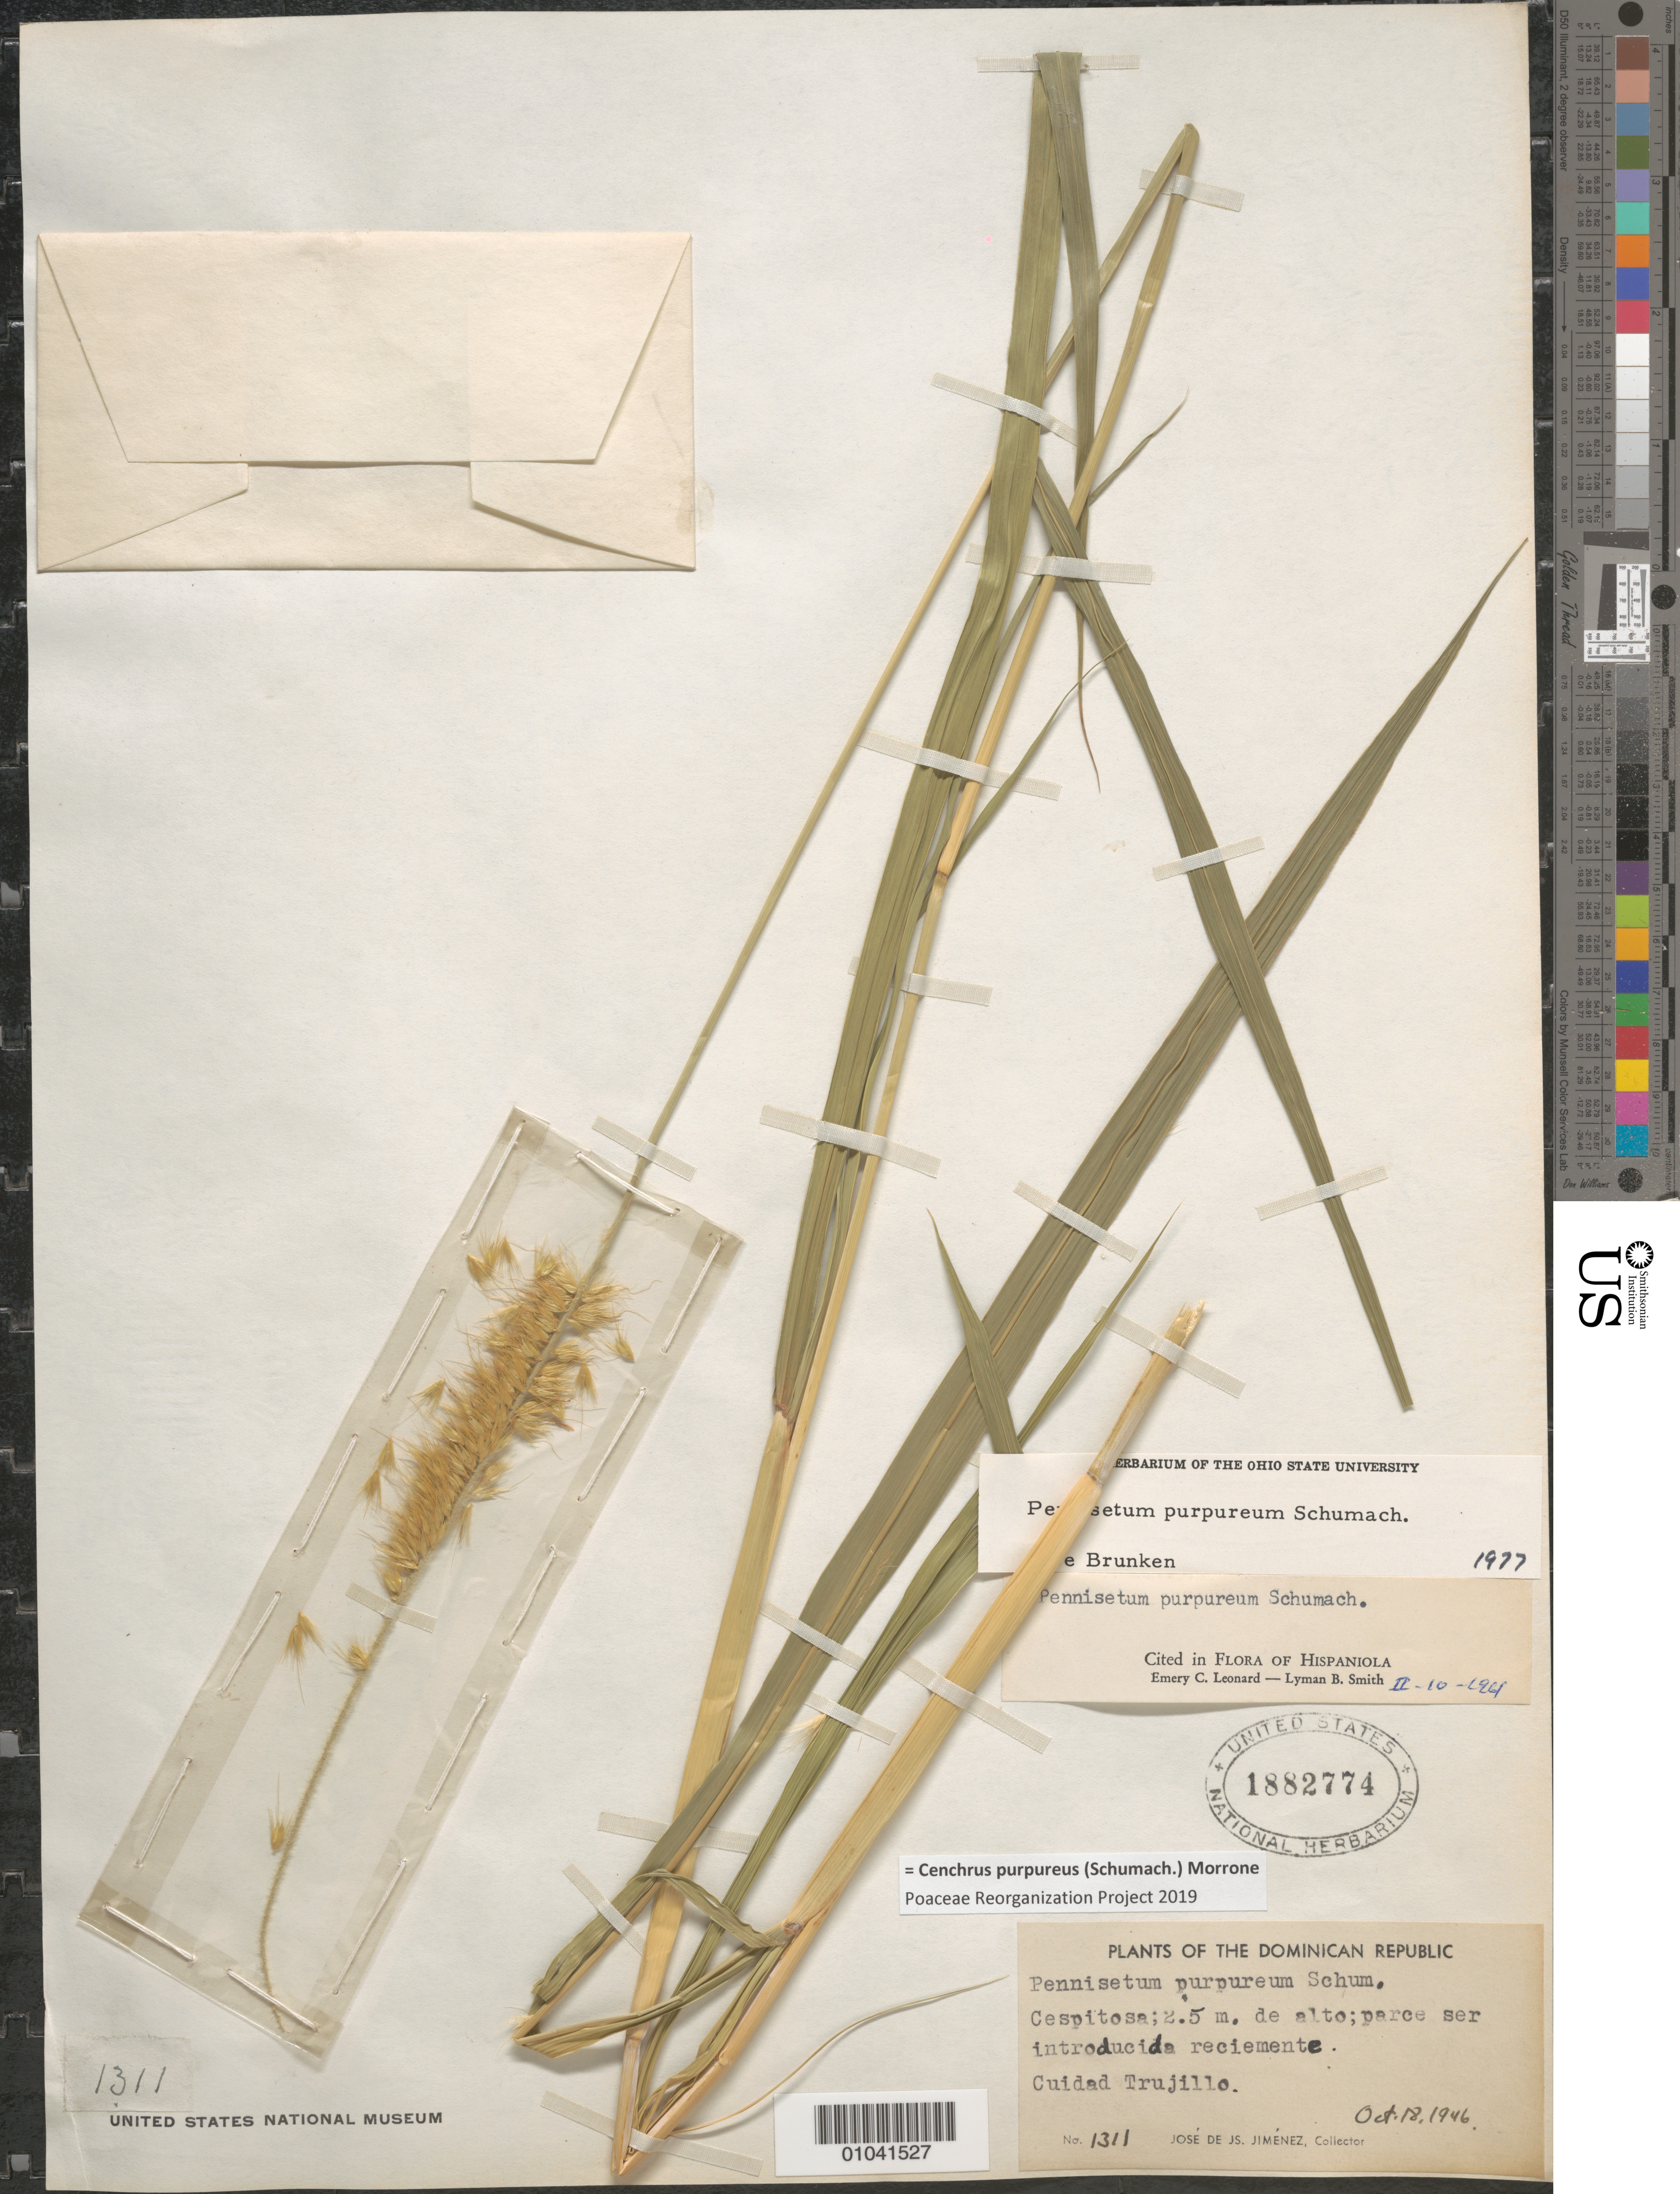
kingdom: Plantae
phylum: Tracheophyta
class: Liliopsida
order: Poales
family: Poaceae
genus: Cenchrus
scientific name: Cenchrus purpureus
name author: (Schumach.) Morrone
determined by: Poaceae Reorganization Project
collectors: J. J. Jiménez Almonte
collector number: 1311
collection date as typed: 18 Oct 1946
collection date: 1946-10-18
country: Dominican Republic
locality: Ciudad Trujillo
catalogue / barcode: US 1882774